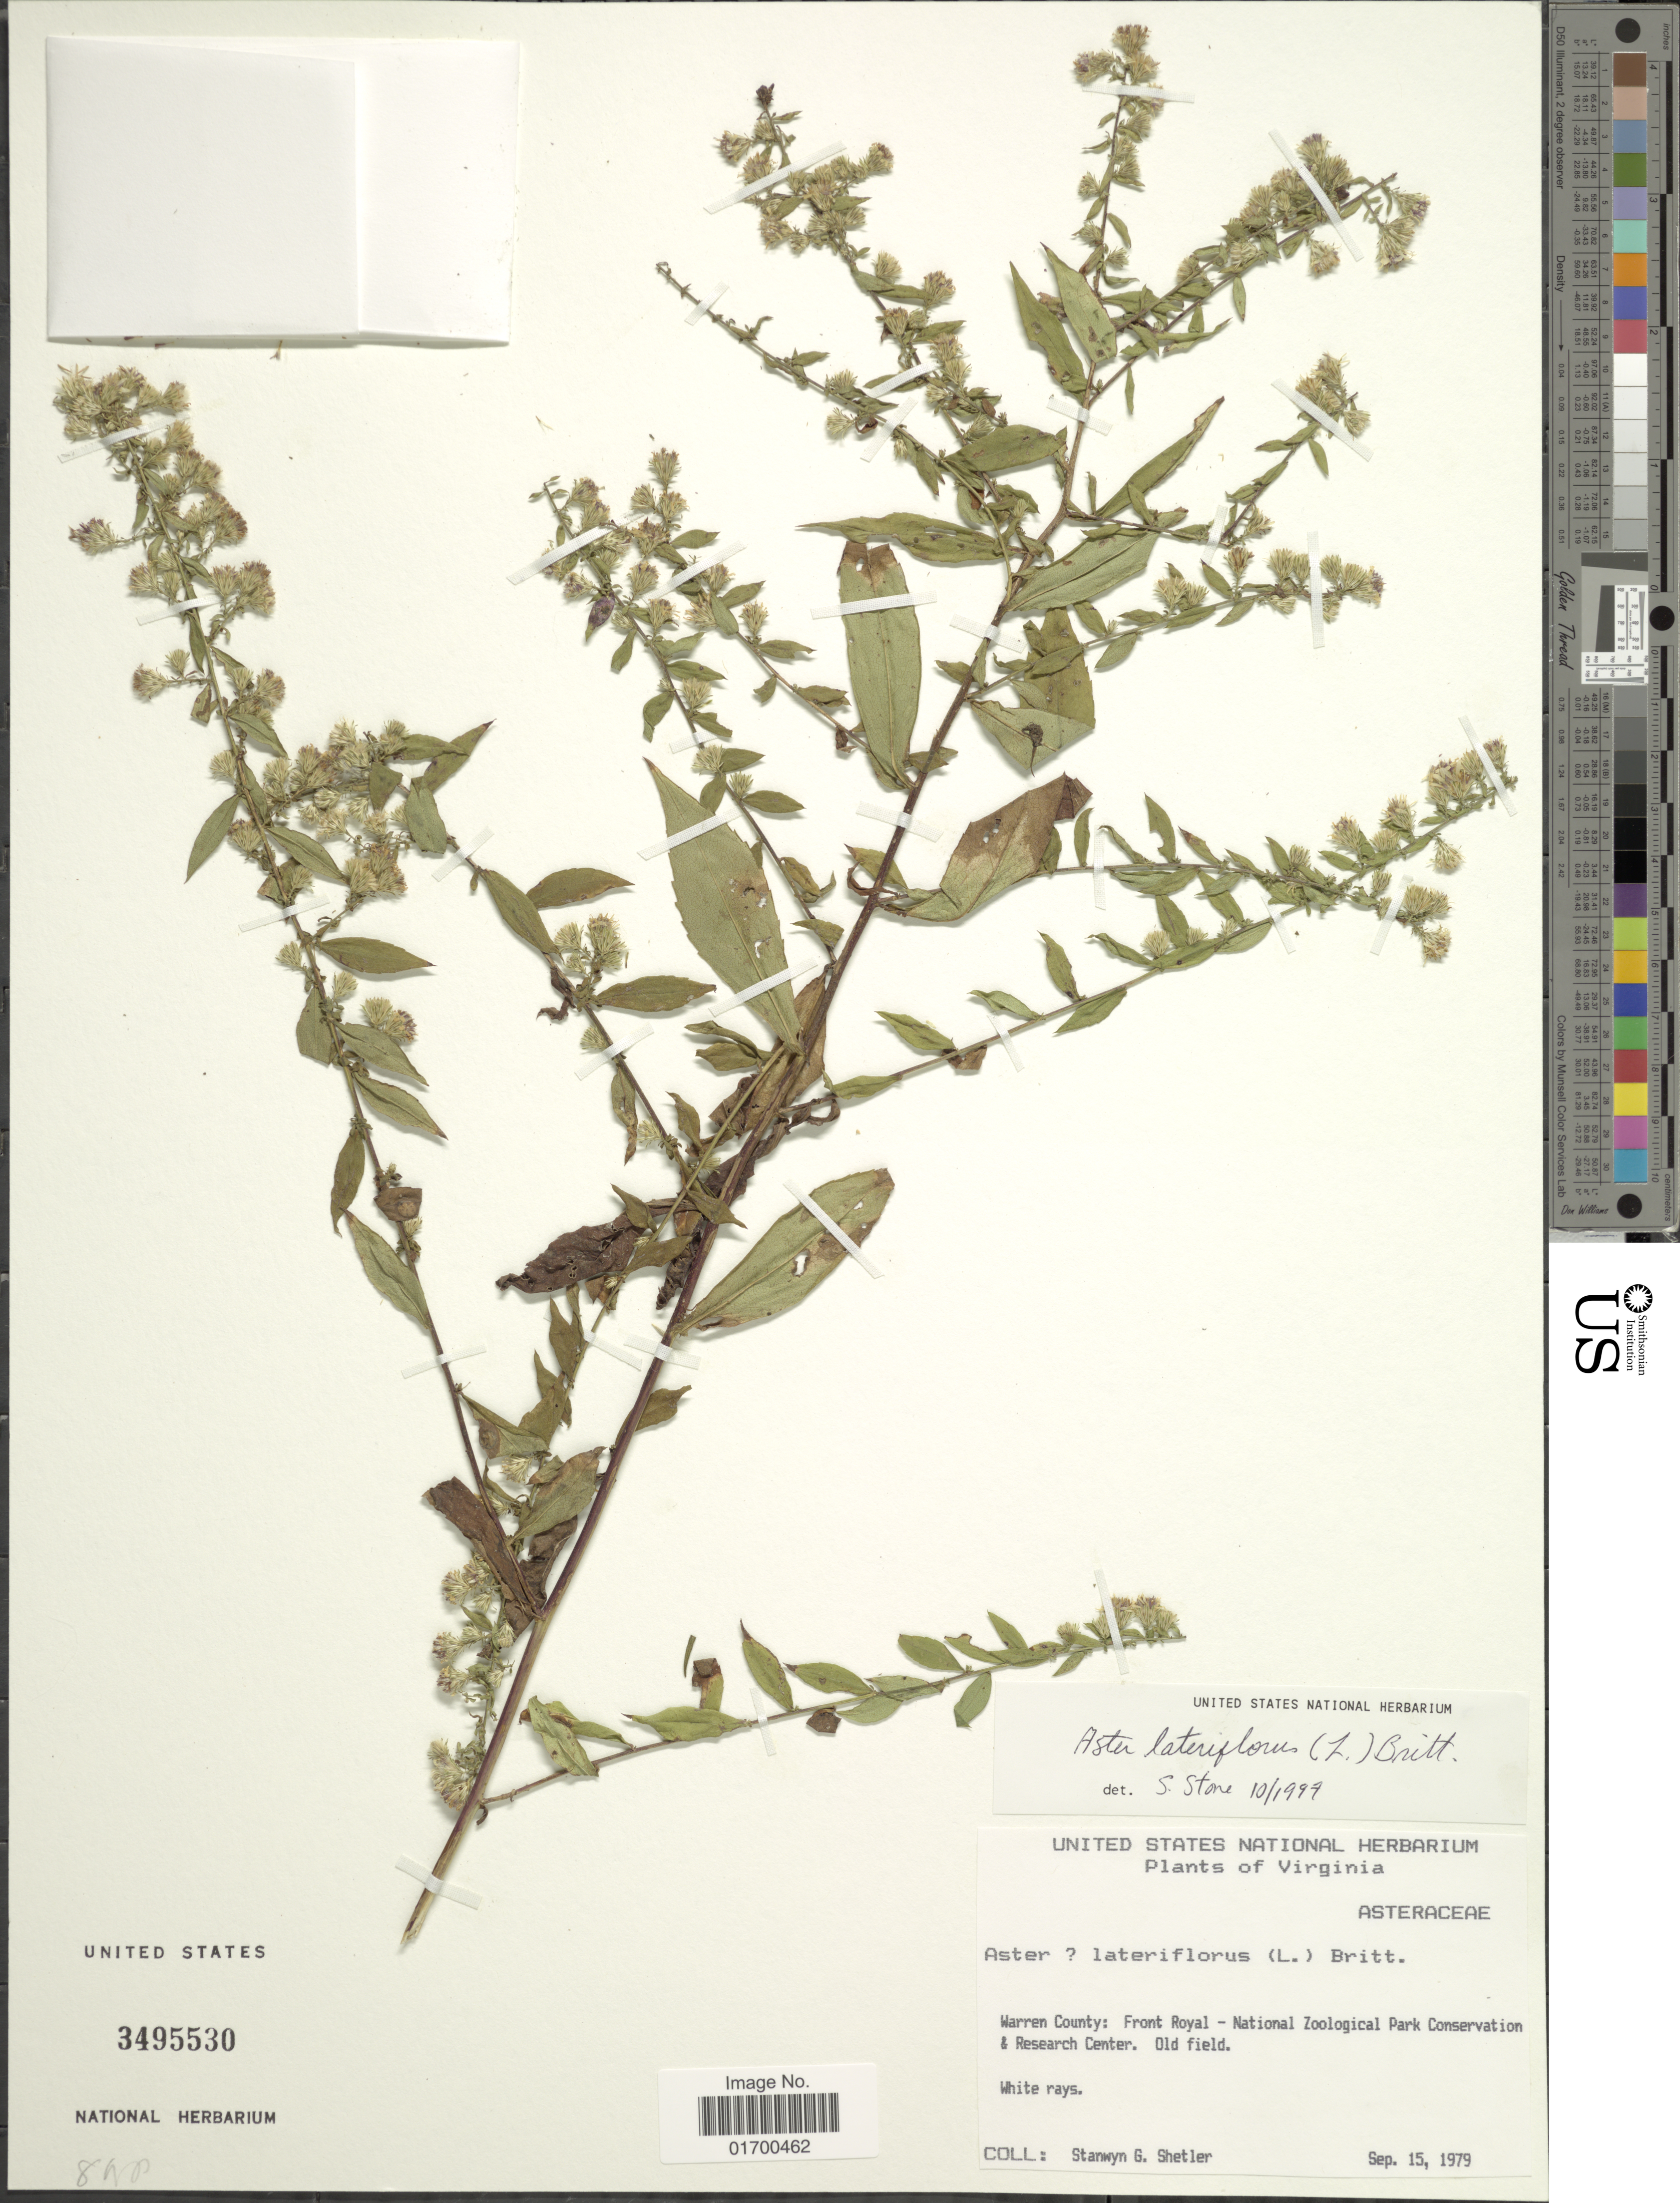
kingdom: Plantae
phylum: Tracheophyta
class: Magnoliopsida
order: Asterales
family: Asteraceae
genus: Symphyotrichum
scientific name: Symphyotrichum lateriflorum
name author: (L.) Á. Löve & D. Löve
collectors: S. Shetler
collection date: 1979-09-15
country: United States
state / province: Virginia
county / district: Warren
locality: Warren County: Front Royal- National Zoological Park Conservation & Research Center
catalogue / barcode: US 3495530